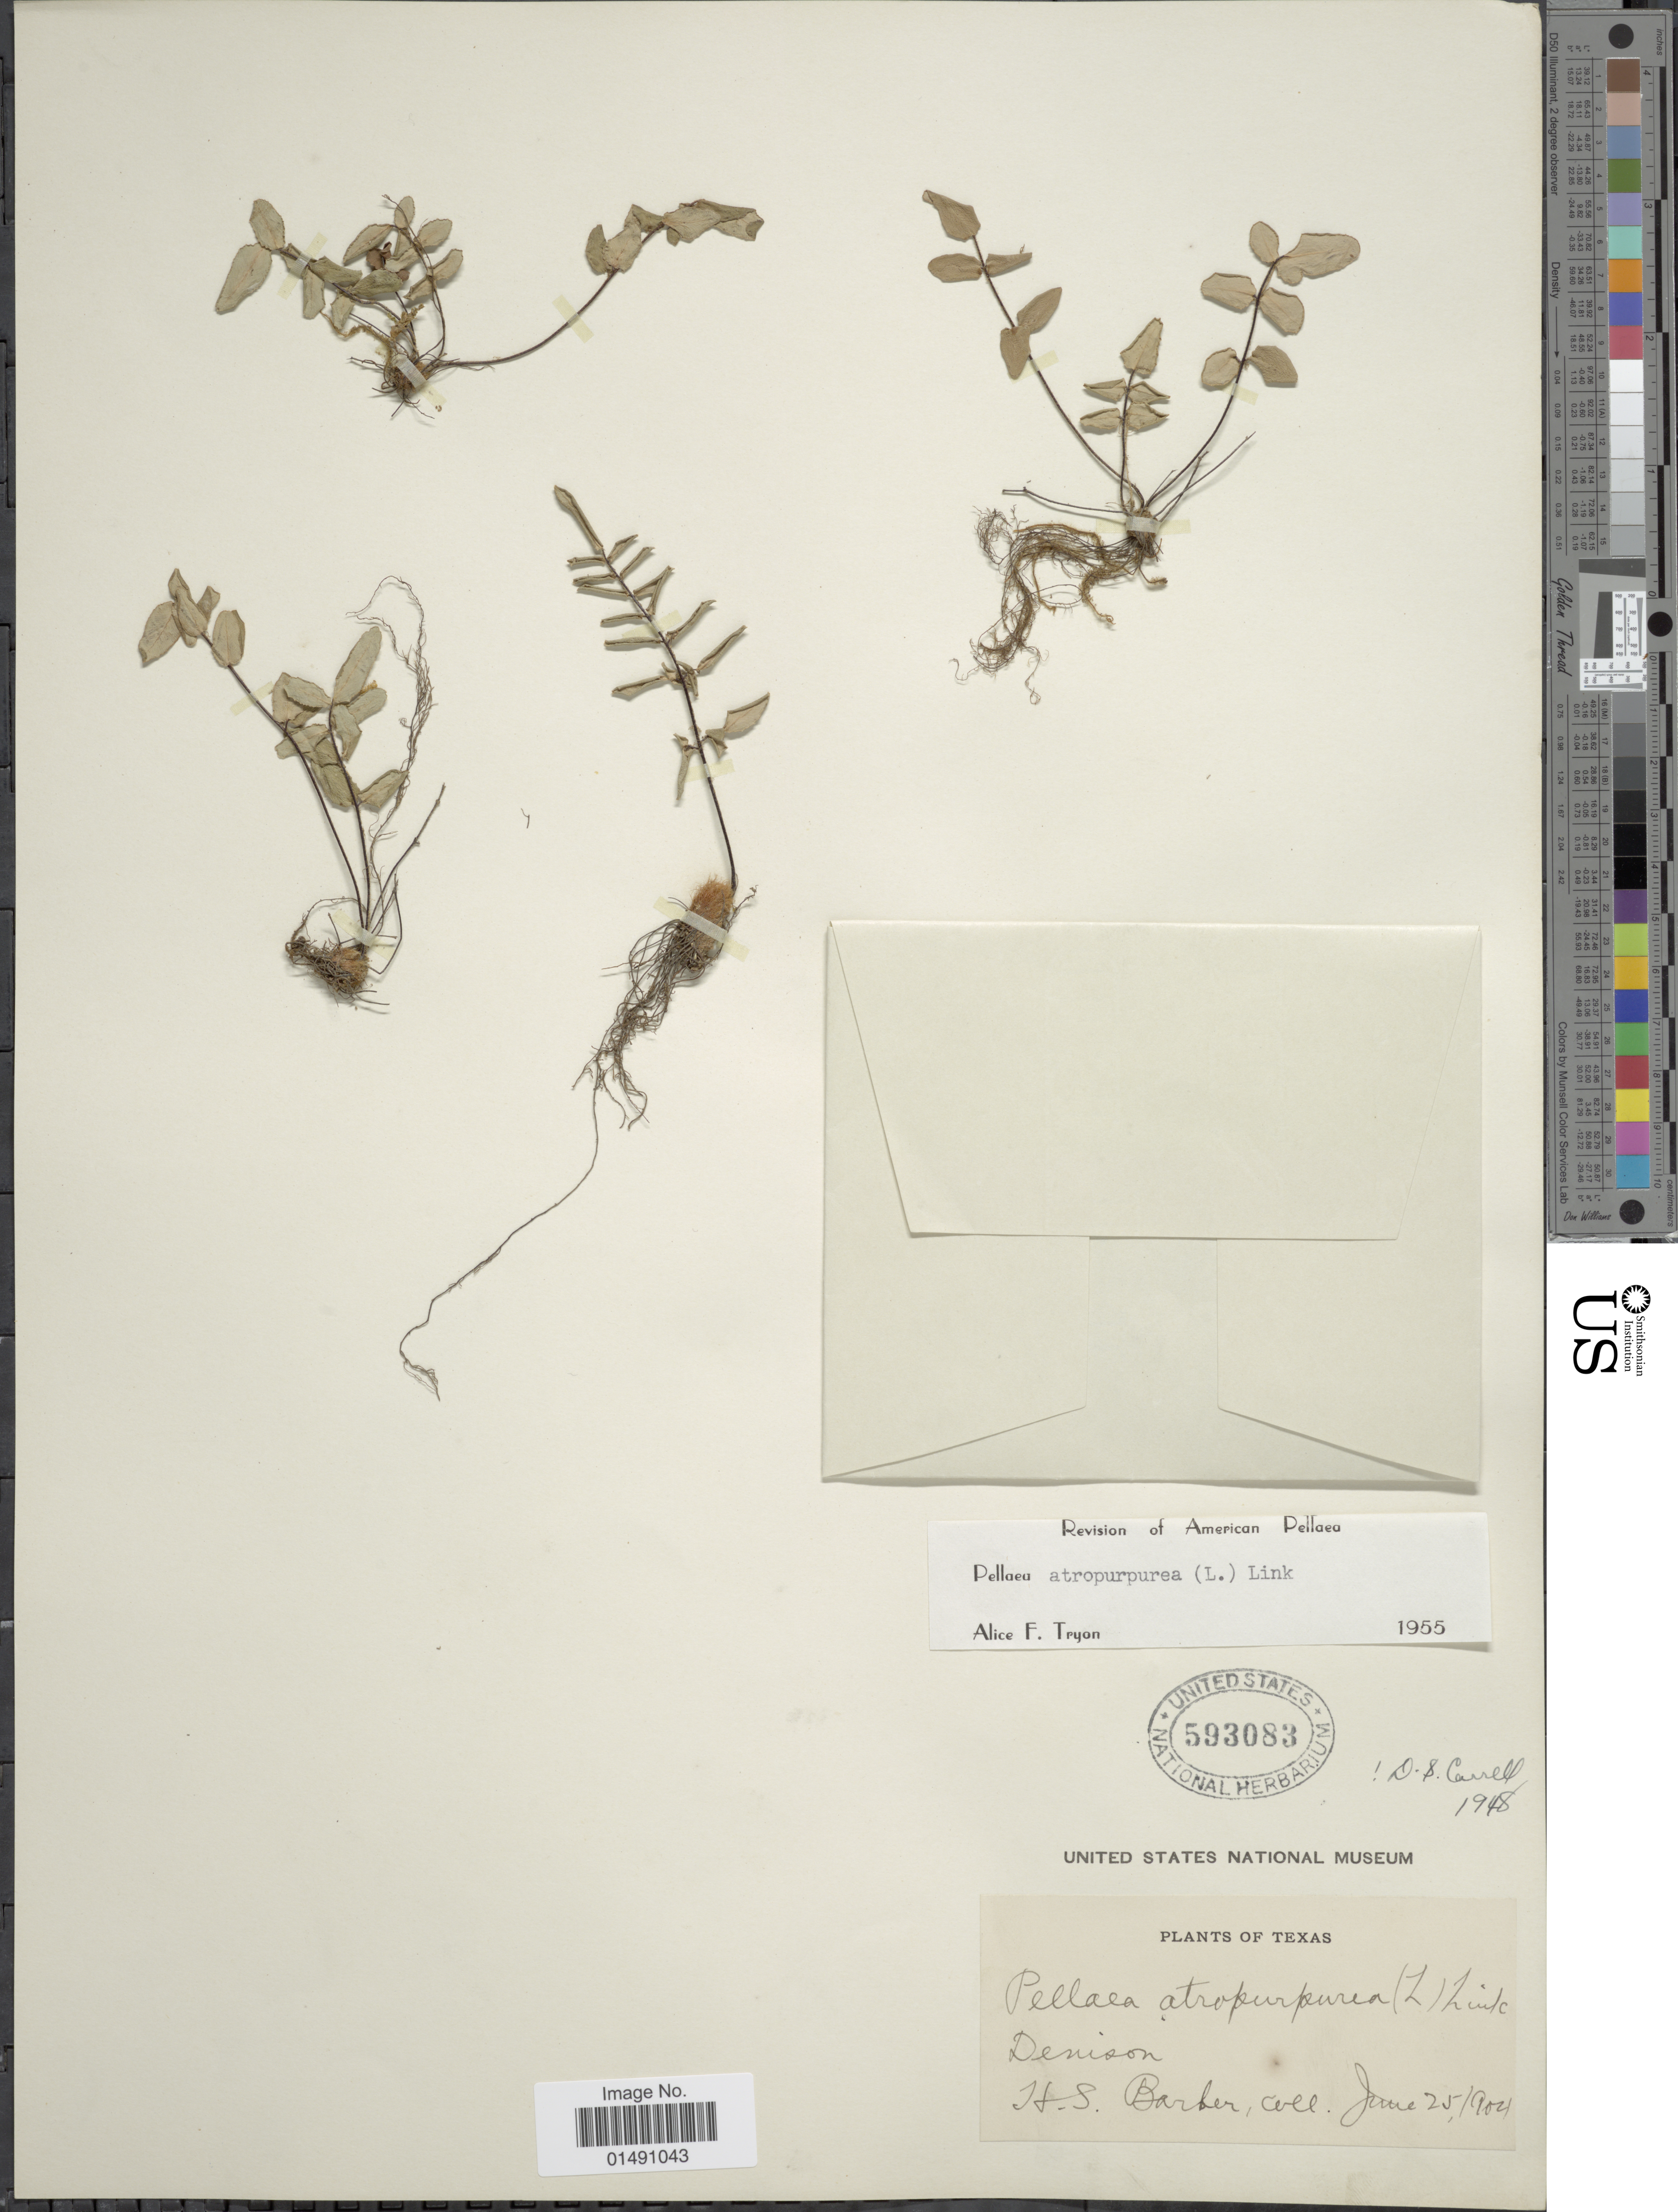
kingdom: Plantae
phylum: Tracheophyta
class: Polypodiopsida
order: Polypodiales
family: Pteridaceae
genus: Pellaea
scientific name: Pellaea atropurpurea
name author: (L.) Link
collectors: H. Barber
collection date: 1904-06-25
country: United States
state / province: Texas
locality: Denison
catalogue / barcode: US 593083